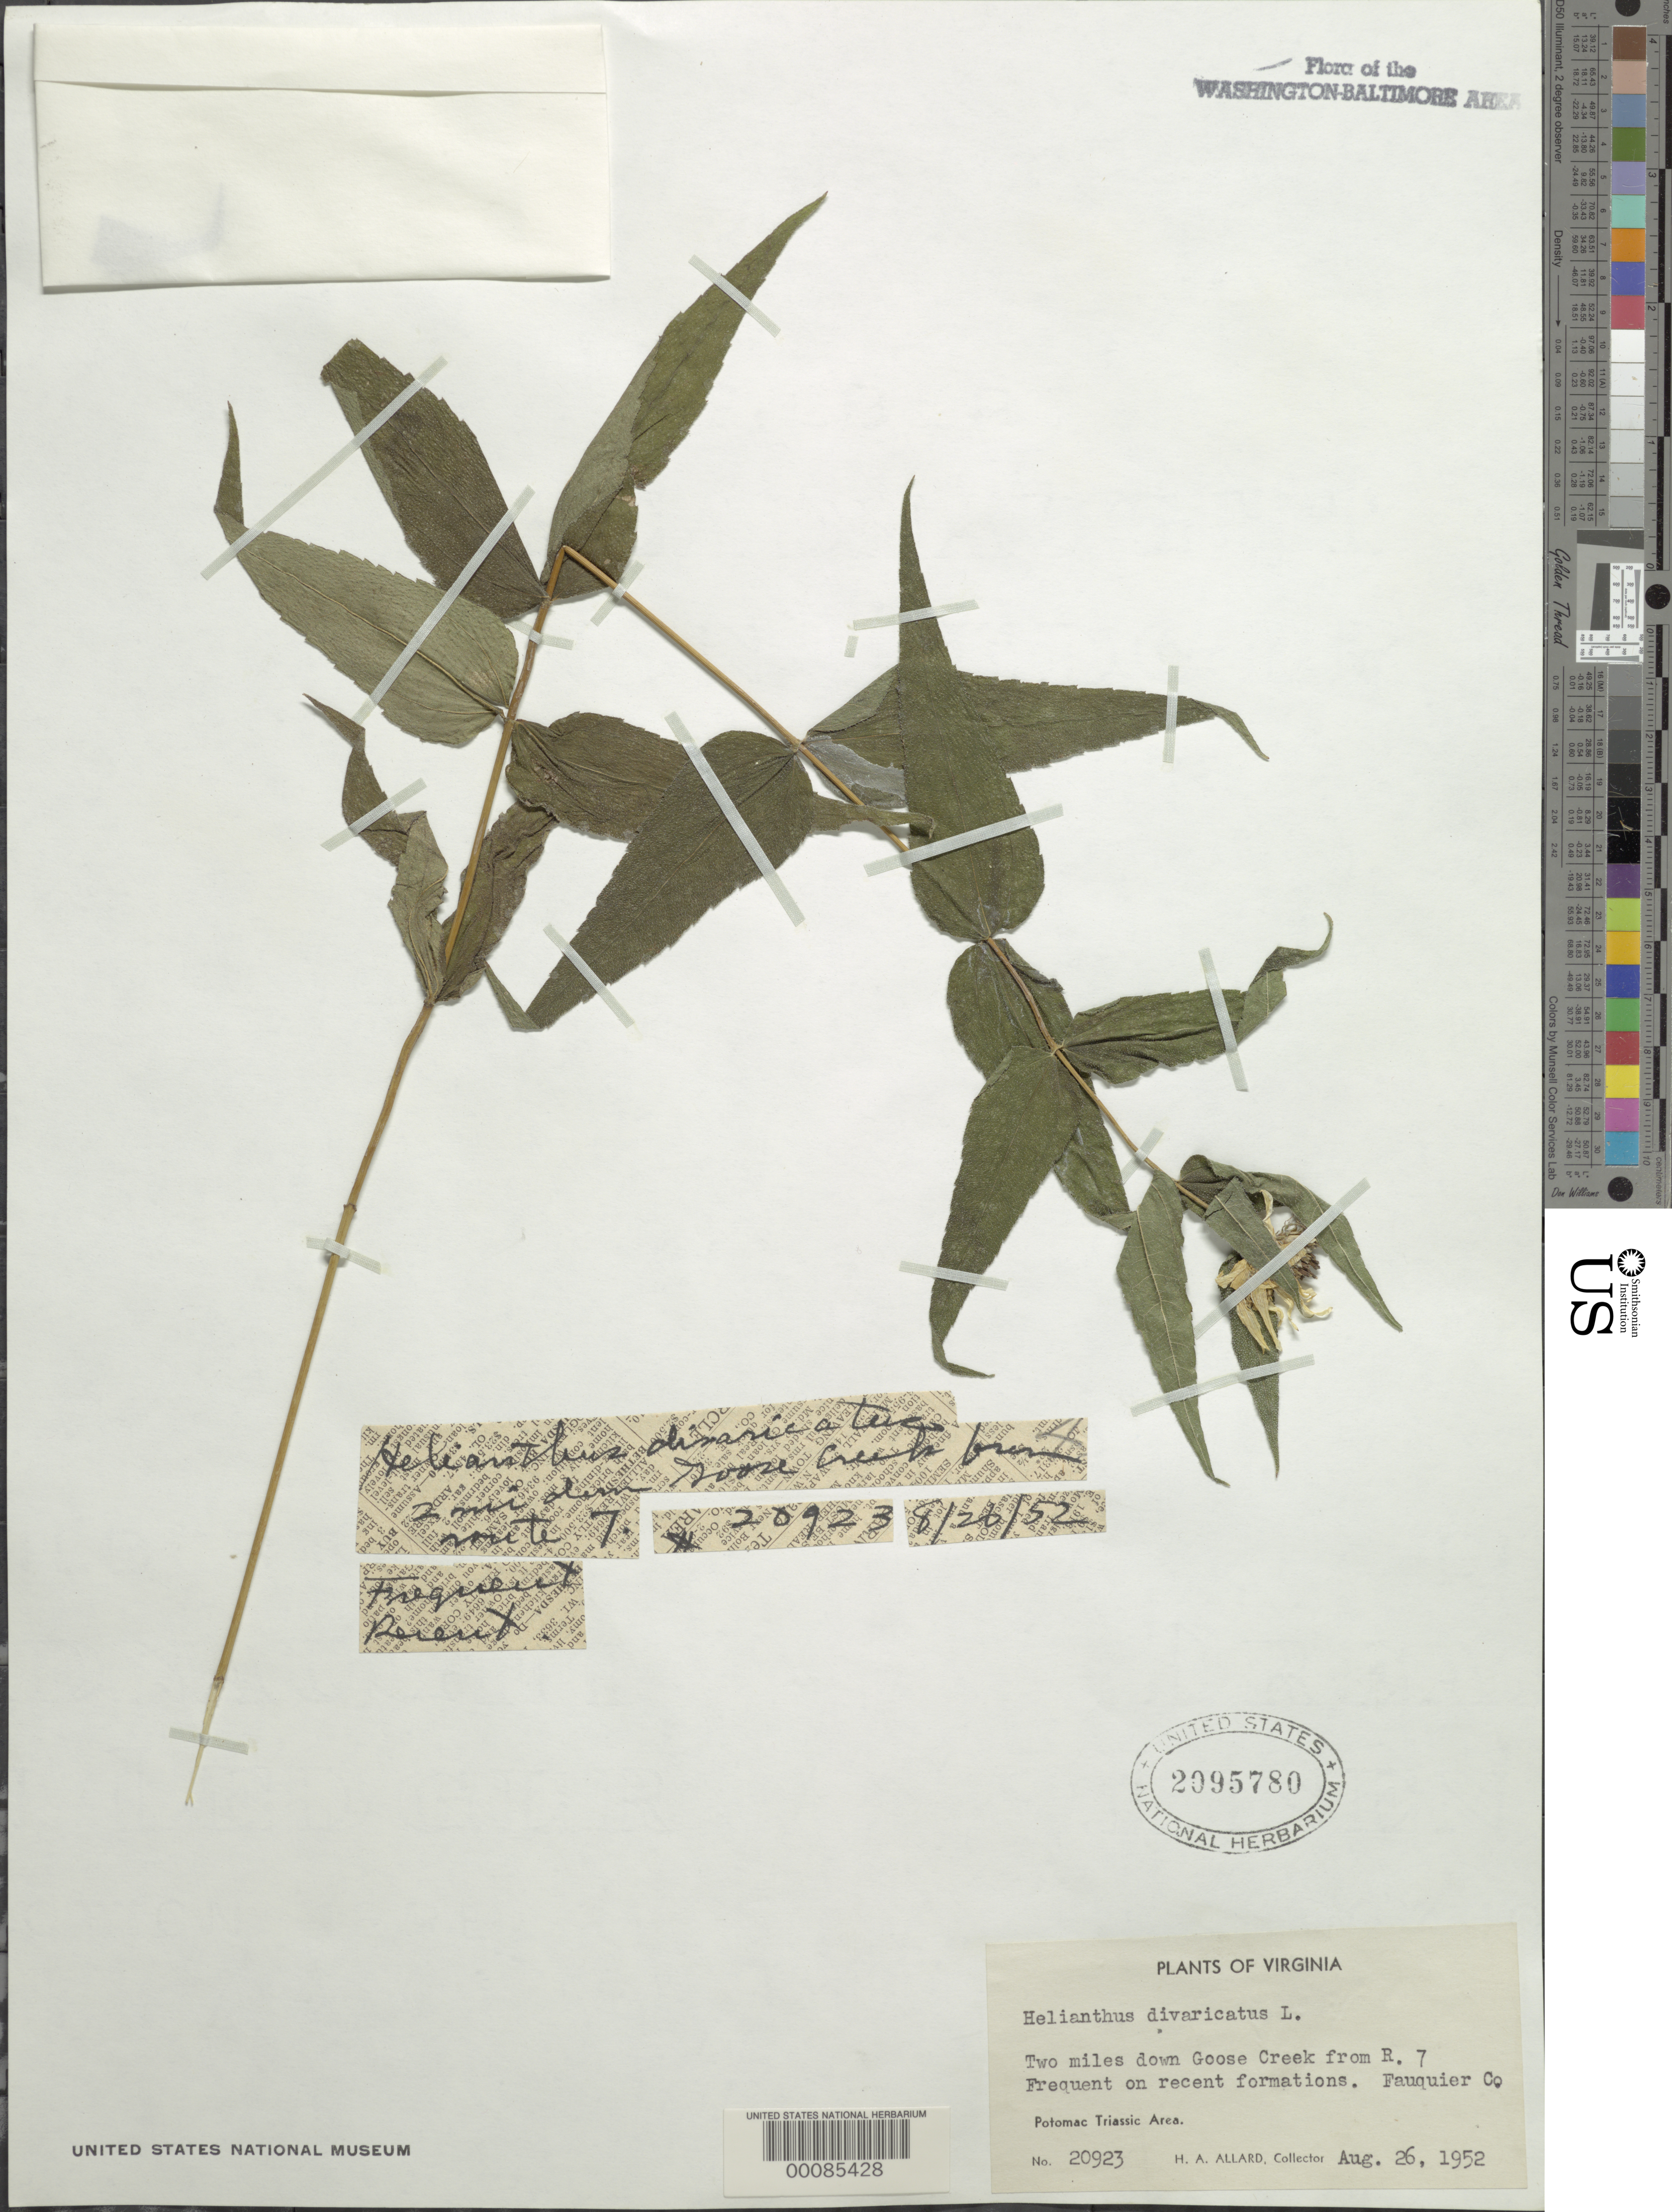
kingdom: Plantae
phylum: Tracheophyta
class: Magnoliopsida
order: Asterales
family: Asteraceae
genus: Helianthus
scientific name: Helianthus divaricatus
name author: L.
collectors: H. A. Allard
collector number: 20923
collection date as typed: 26 Aug 1952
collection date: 1952-08-26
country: United States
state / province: Virginia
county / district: Loudoun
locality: downstream from Rt. 7 on Goose Creek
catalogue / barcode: US 2095780